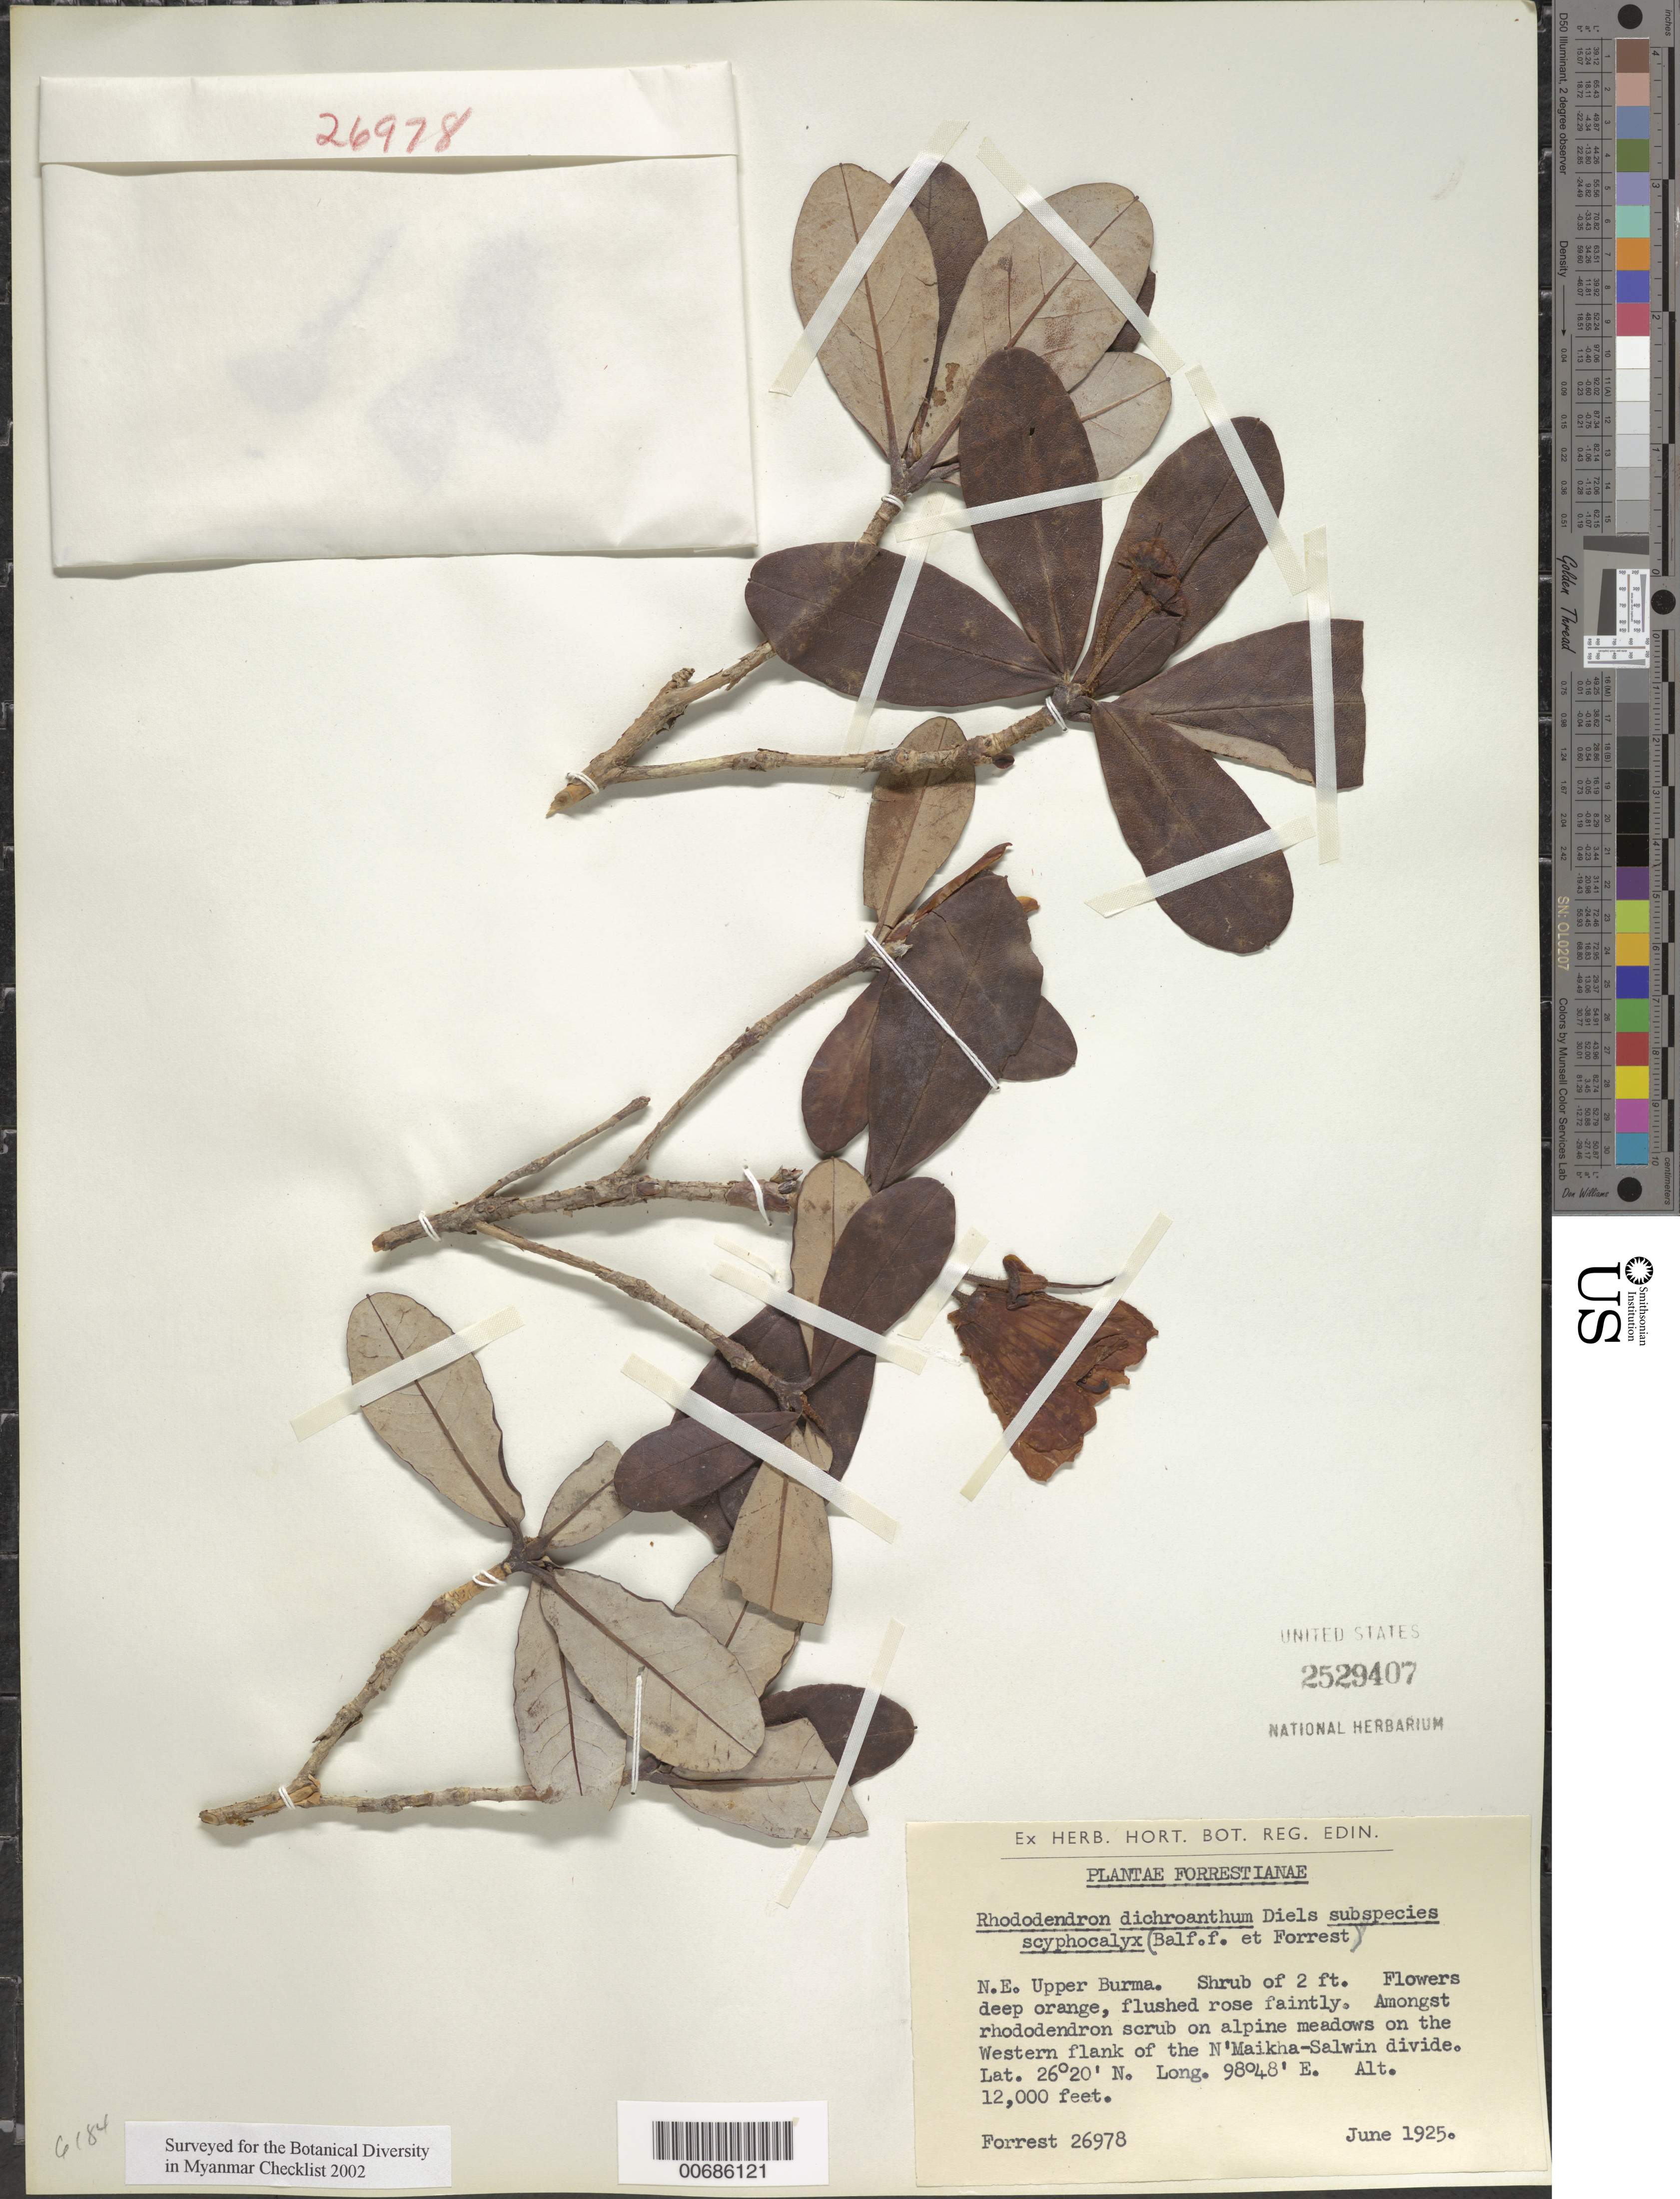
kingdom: Plantae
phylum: Tracheophyta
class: Magnoliopsida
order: Ericales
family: Ericaceae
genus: Rhododendron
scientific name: Rhododendron dichroanthum subsp. scyphocalyx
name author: (Balf. f. & Forrest) Cowan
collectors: G. Forrest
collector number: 26978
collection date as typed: Jun 1925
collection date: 1925-06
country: Myanmar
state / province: Kachin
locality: N'Maikha-Salwin Divide, W flank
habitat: Alpine meadows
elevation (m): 3658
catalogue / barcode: US 2529407